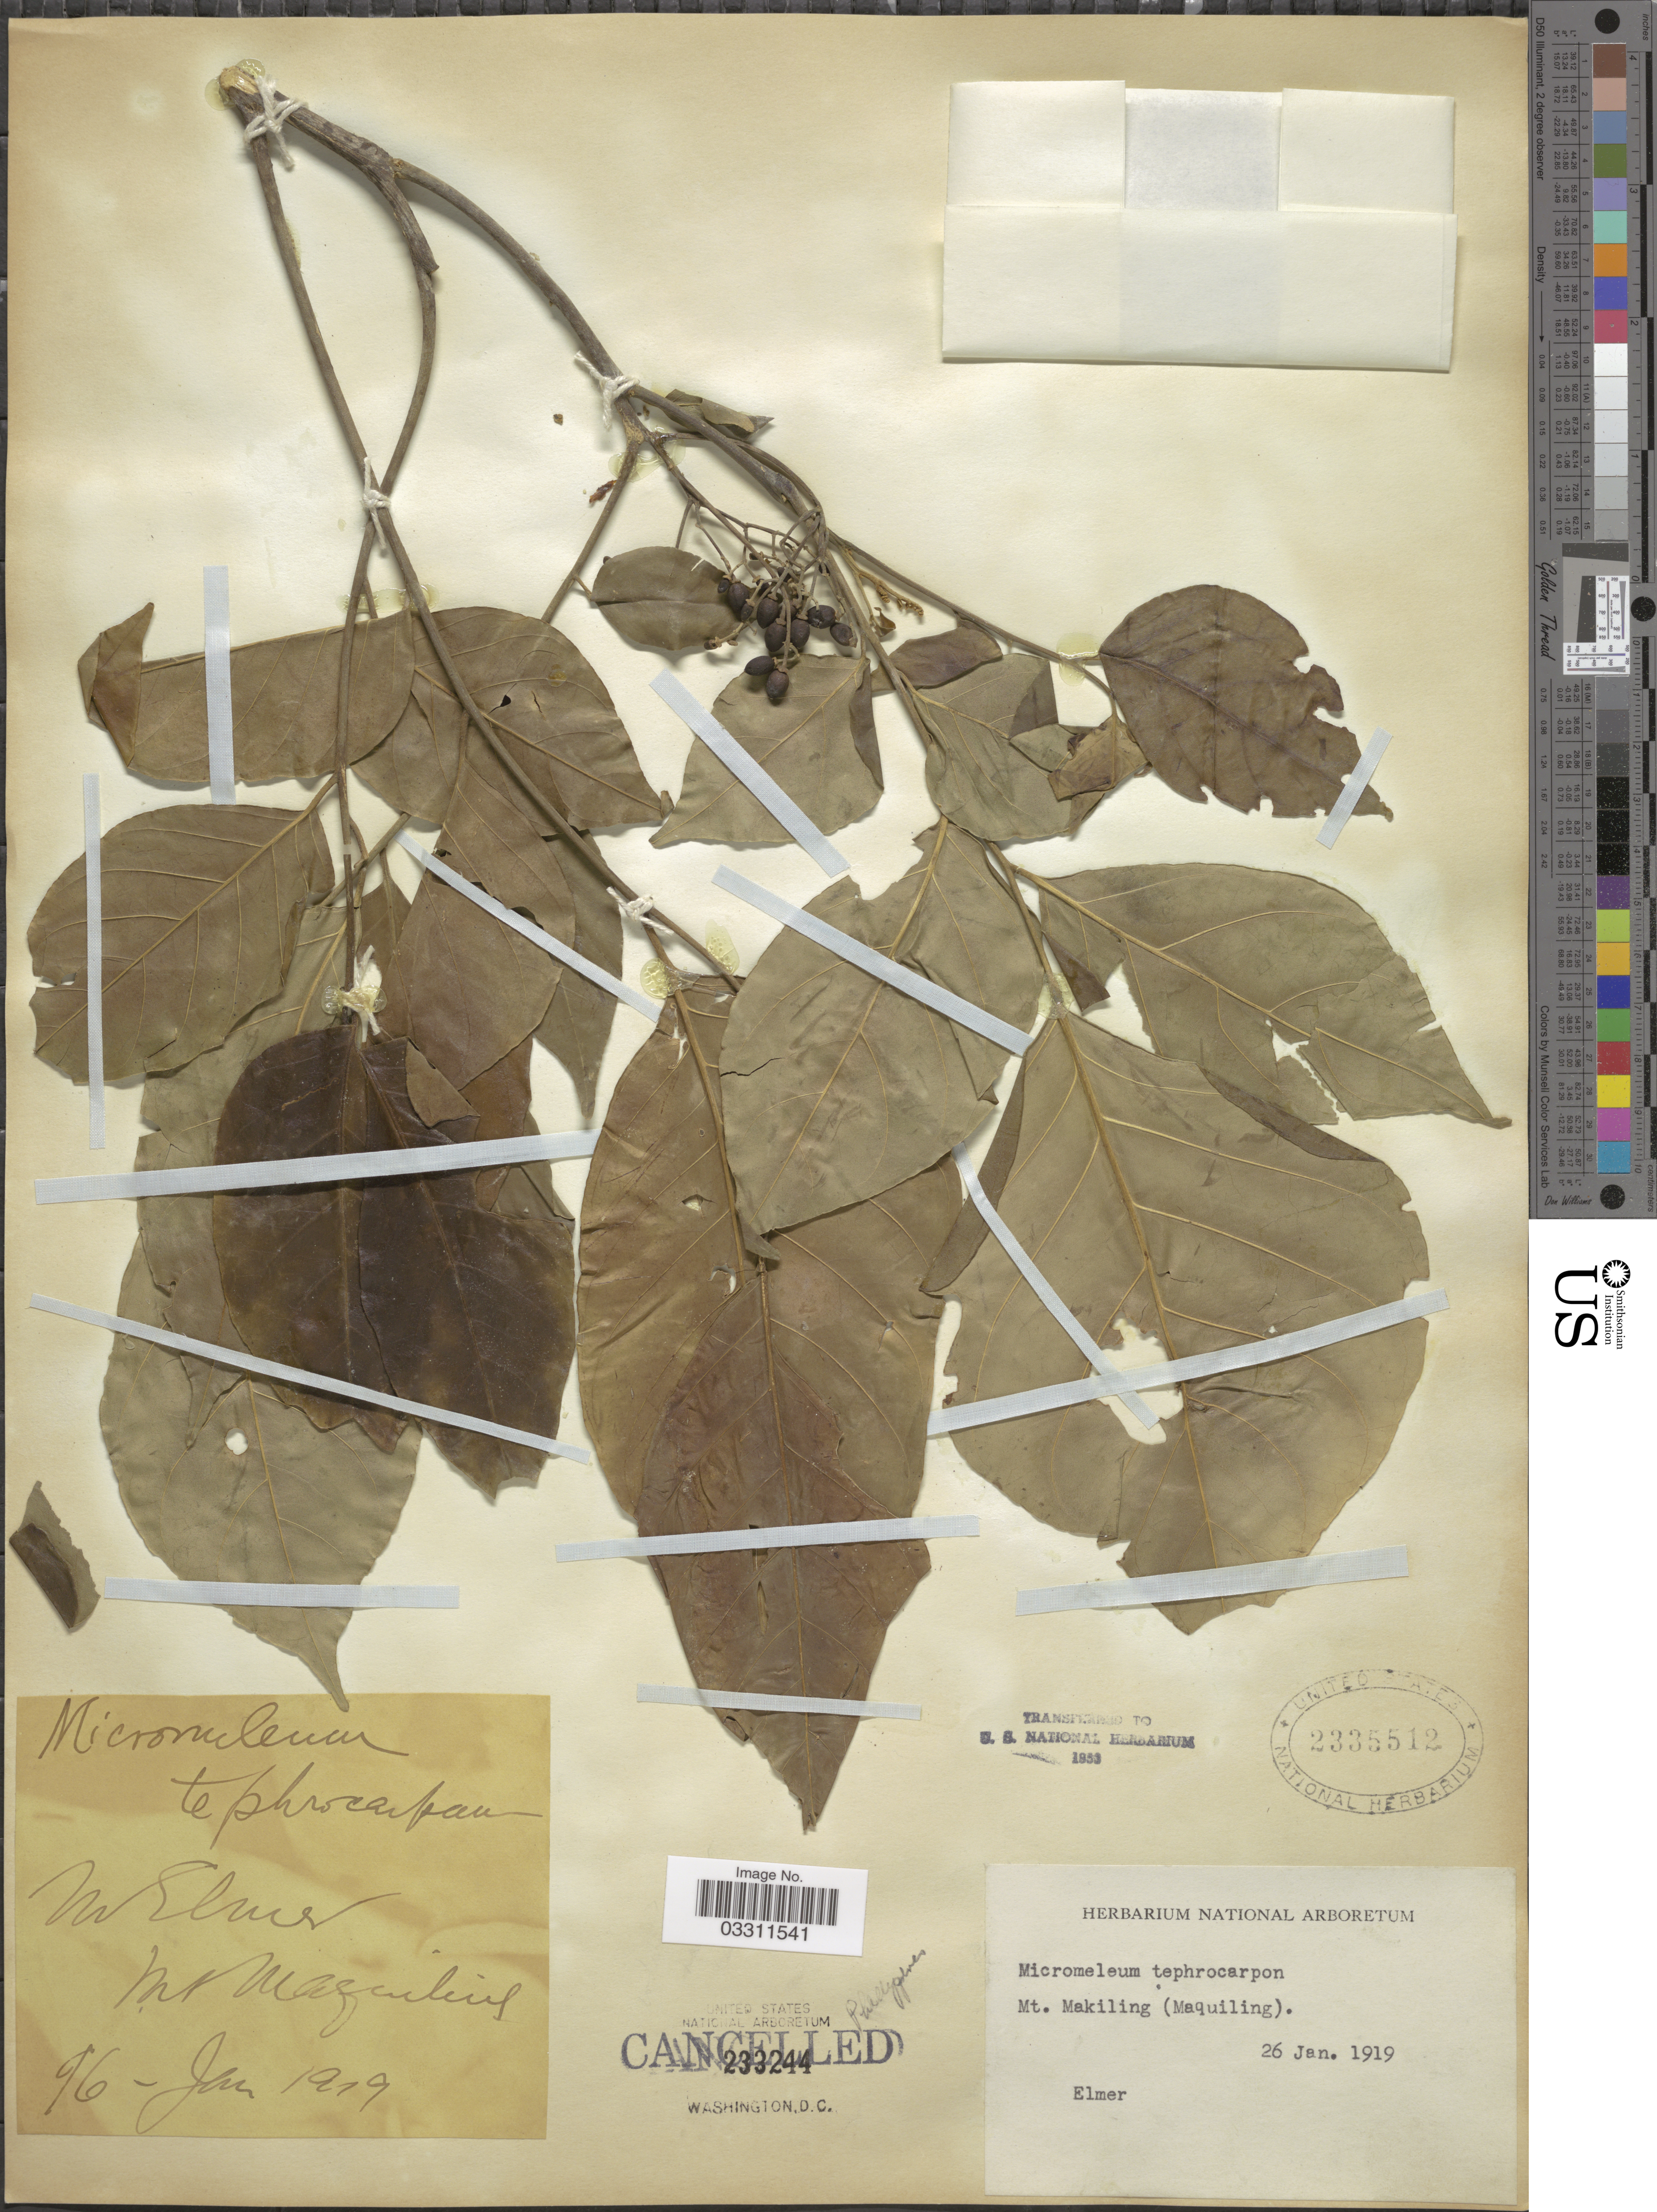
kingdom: Plantae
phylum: Tracheophyta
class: Magnoliopsida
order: Sapindales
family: Rutaceae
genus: Micromelum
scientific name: Micromelum tephrocarpum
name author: Turcz.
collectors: Elmer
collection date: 1919-01-26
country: Philippines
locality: Mt. Makiling (Maquiling).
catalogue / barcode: US 2335512